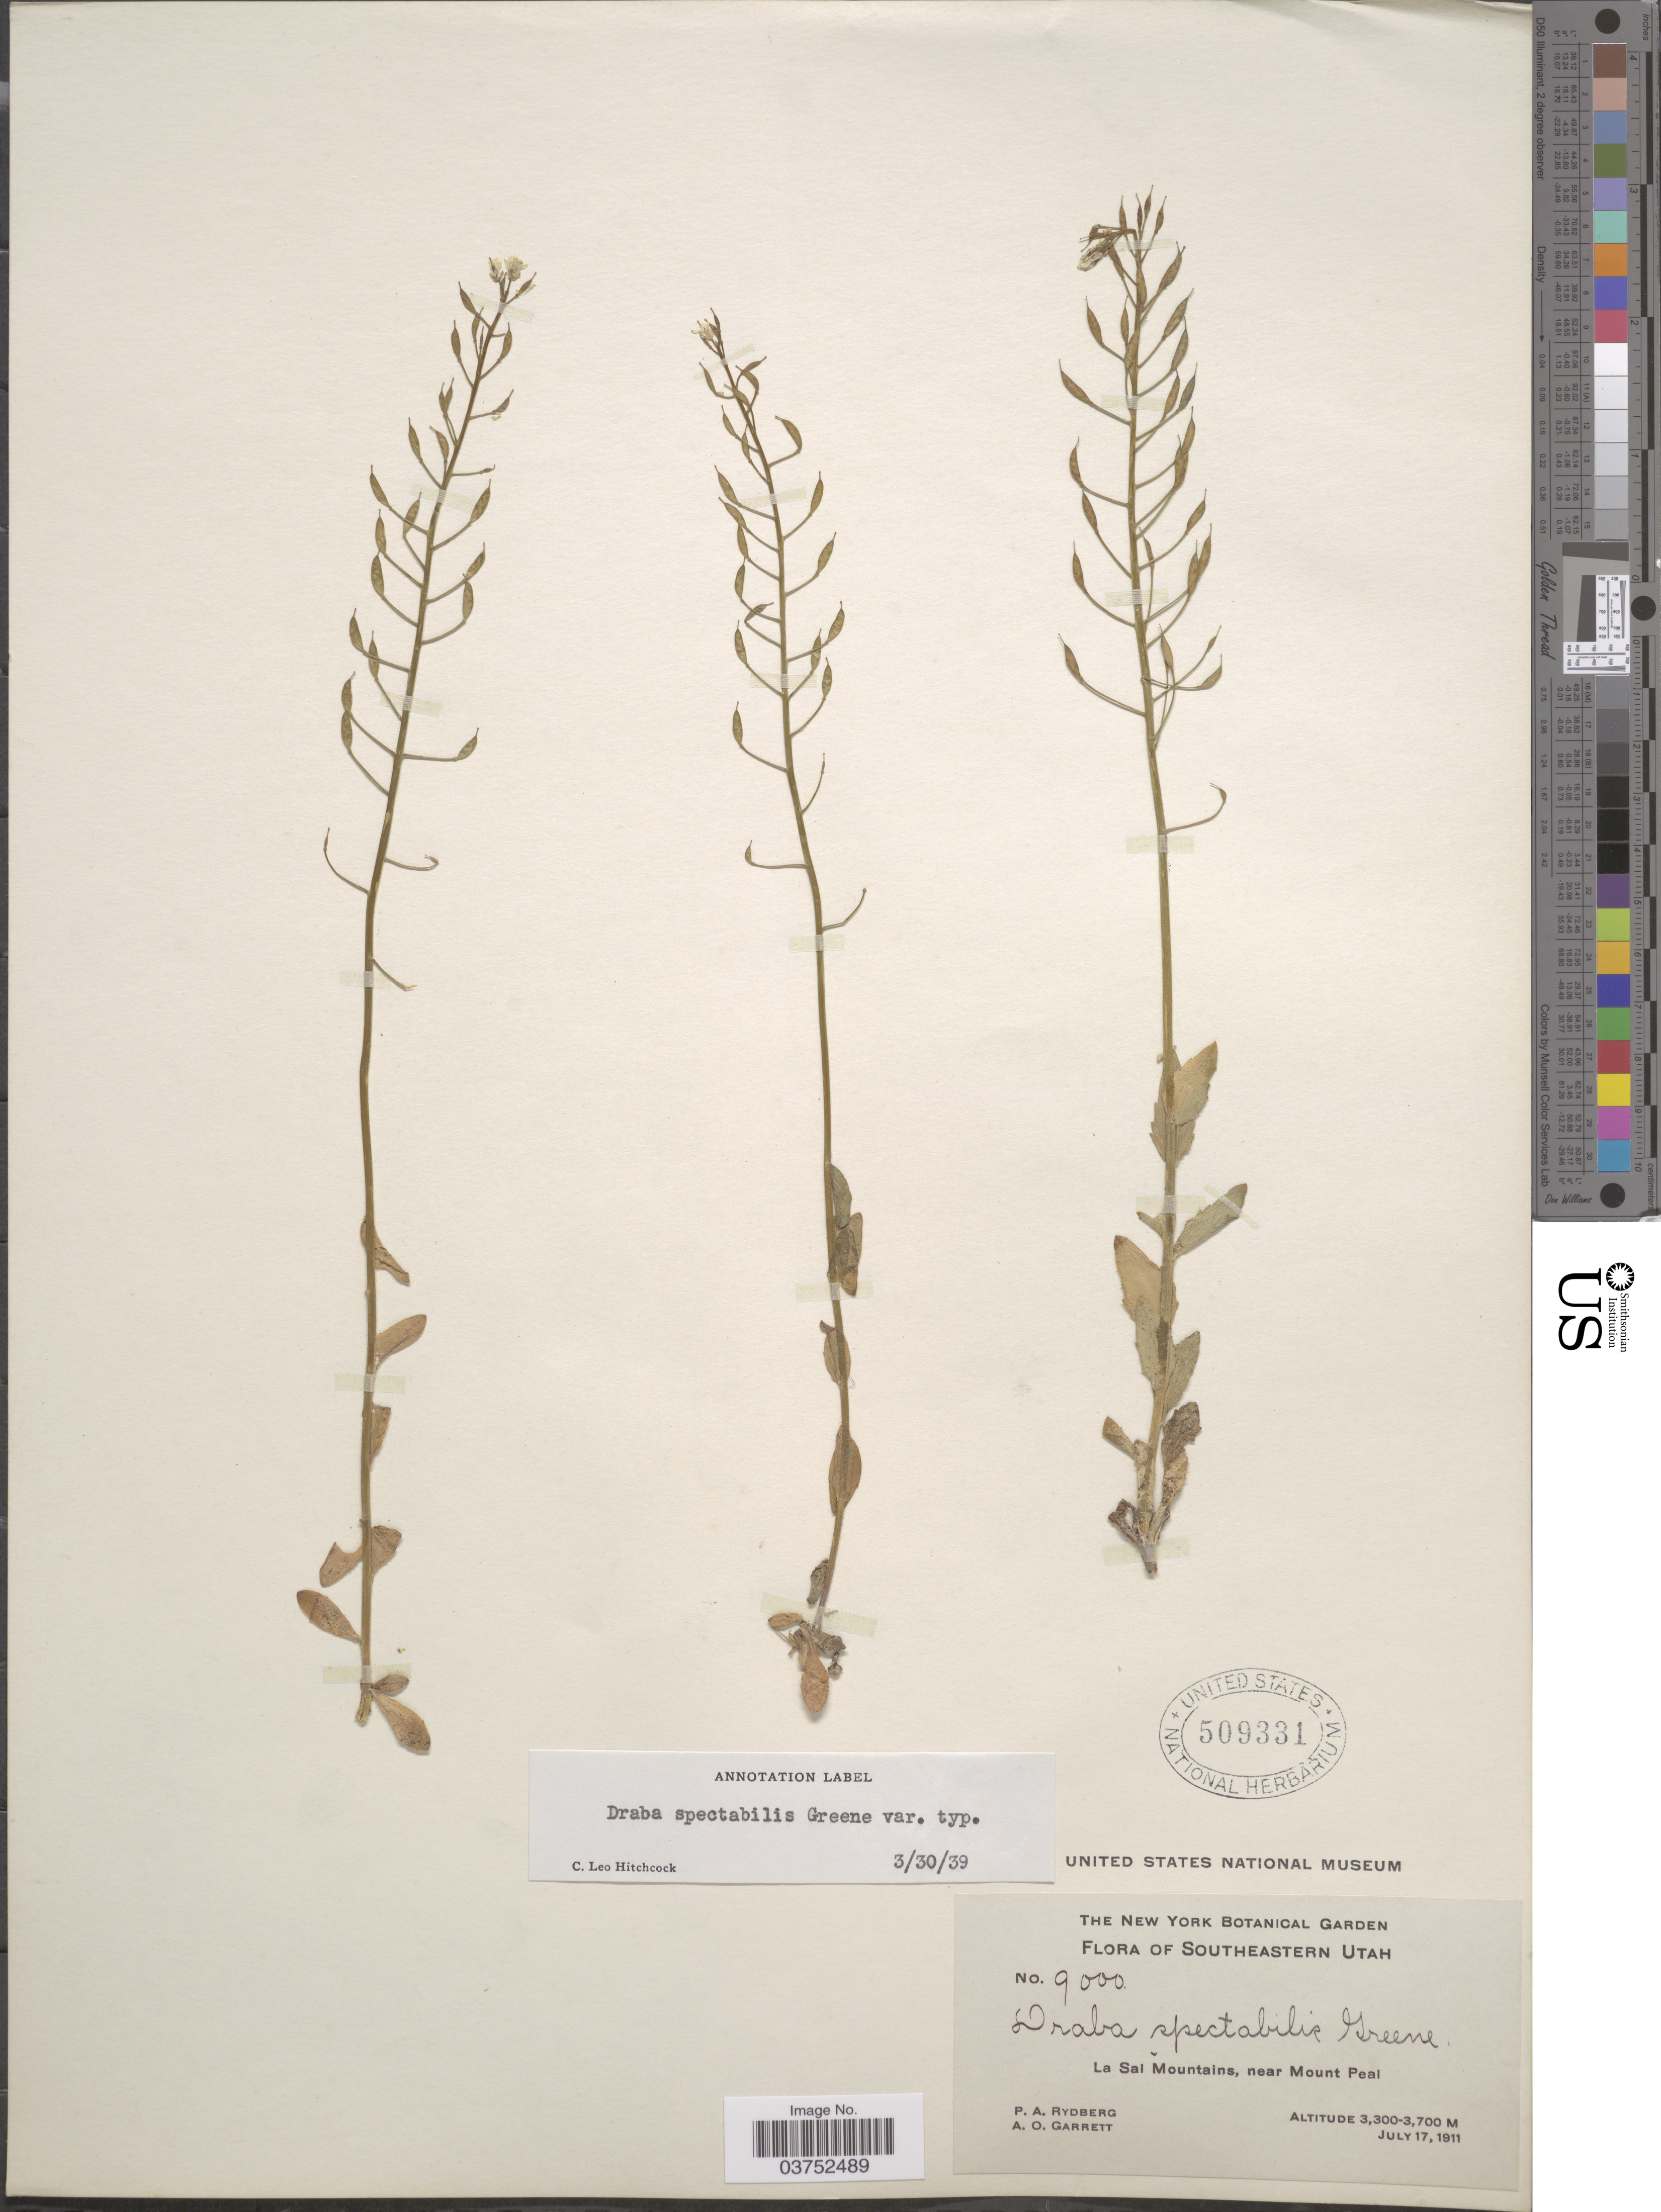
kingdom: Plantae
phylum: Tracheophyta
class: Magnoliopsida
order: Brassicales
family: Brassicaceae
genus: Draba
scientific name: Draba spectabilis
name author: Greene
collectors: P. A. Rydberg & A. O. Garrett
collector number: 9000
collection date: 1911-07-17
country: United States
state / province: Utah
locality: Southeastern Utah. La Sal Mountains, near Mount Peal.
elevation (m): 3300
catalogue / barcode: US 509331